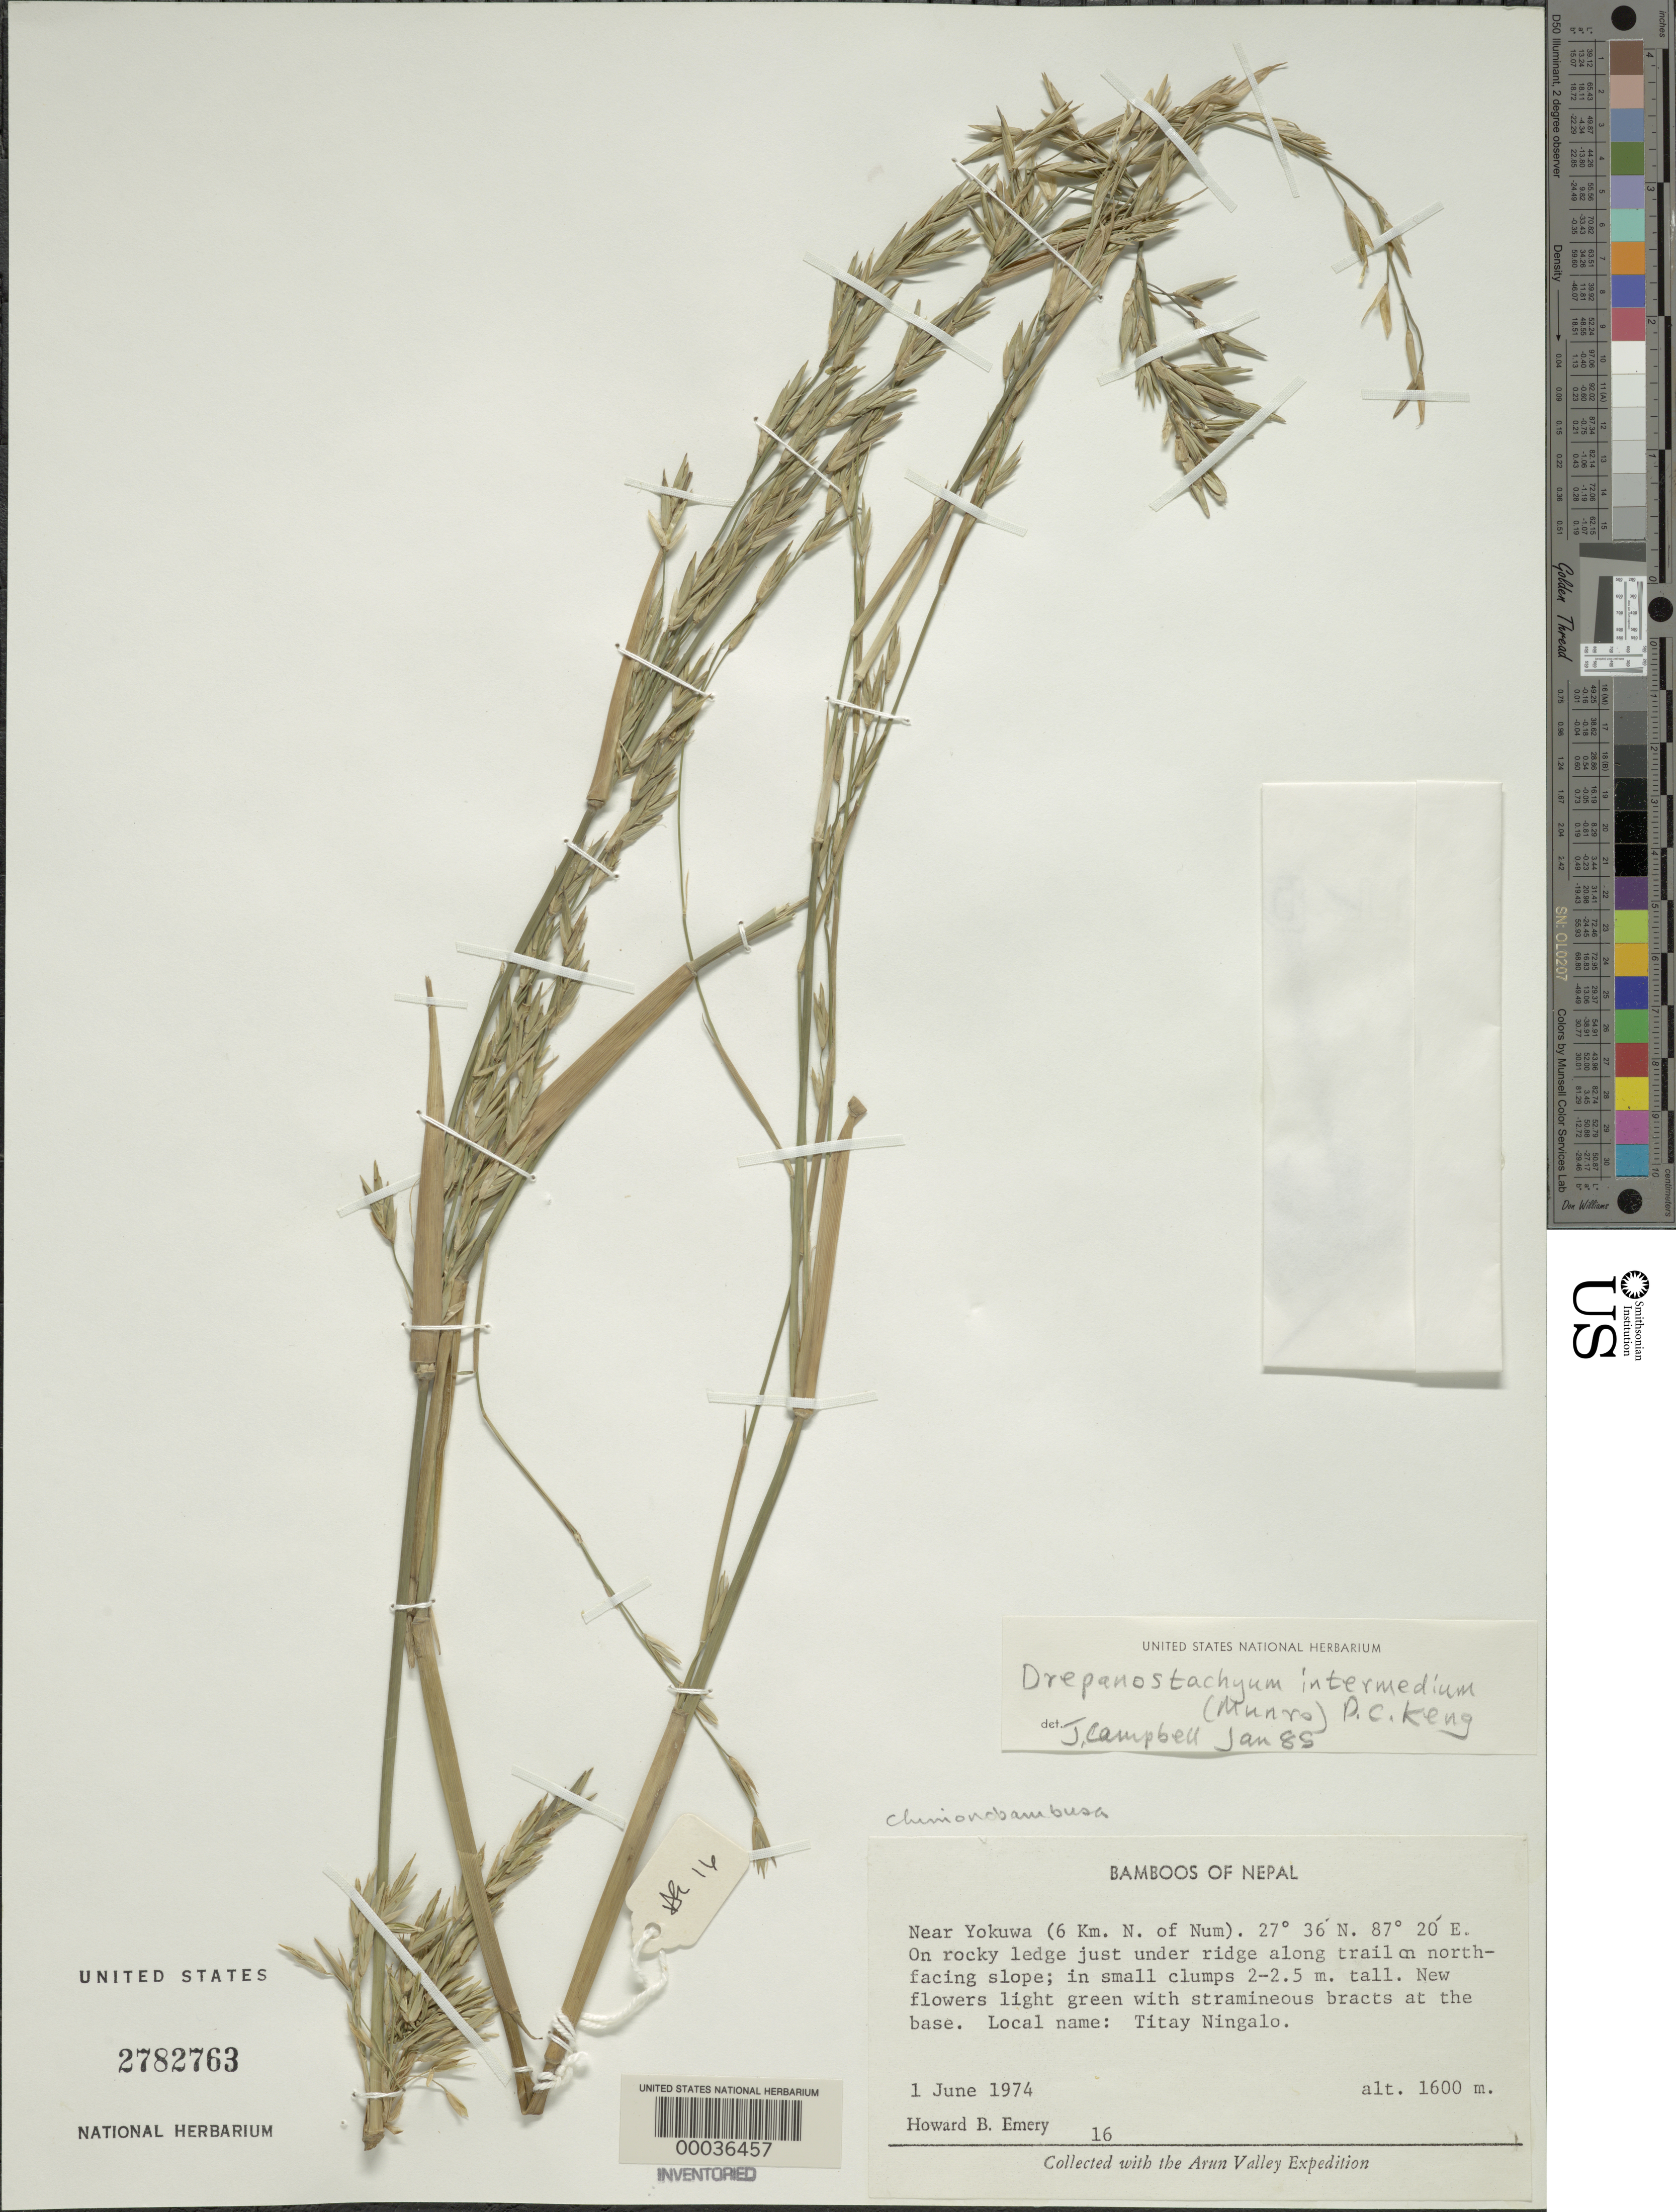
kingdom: Plantae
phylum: Tracheophyta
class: Liliopsida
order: Poales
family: Poaceae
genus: Drepanostachyum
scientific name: Drepanostachyum intermedium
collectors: H. B. Emery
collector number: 16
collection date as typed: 01 Jun 1974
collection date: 1974-06-01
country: Nepal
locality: Near yokuwa (6 km n of num), lat 27 36'n: long 87 20'e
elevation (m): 1600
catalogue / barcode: US 2782763